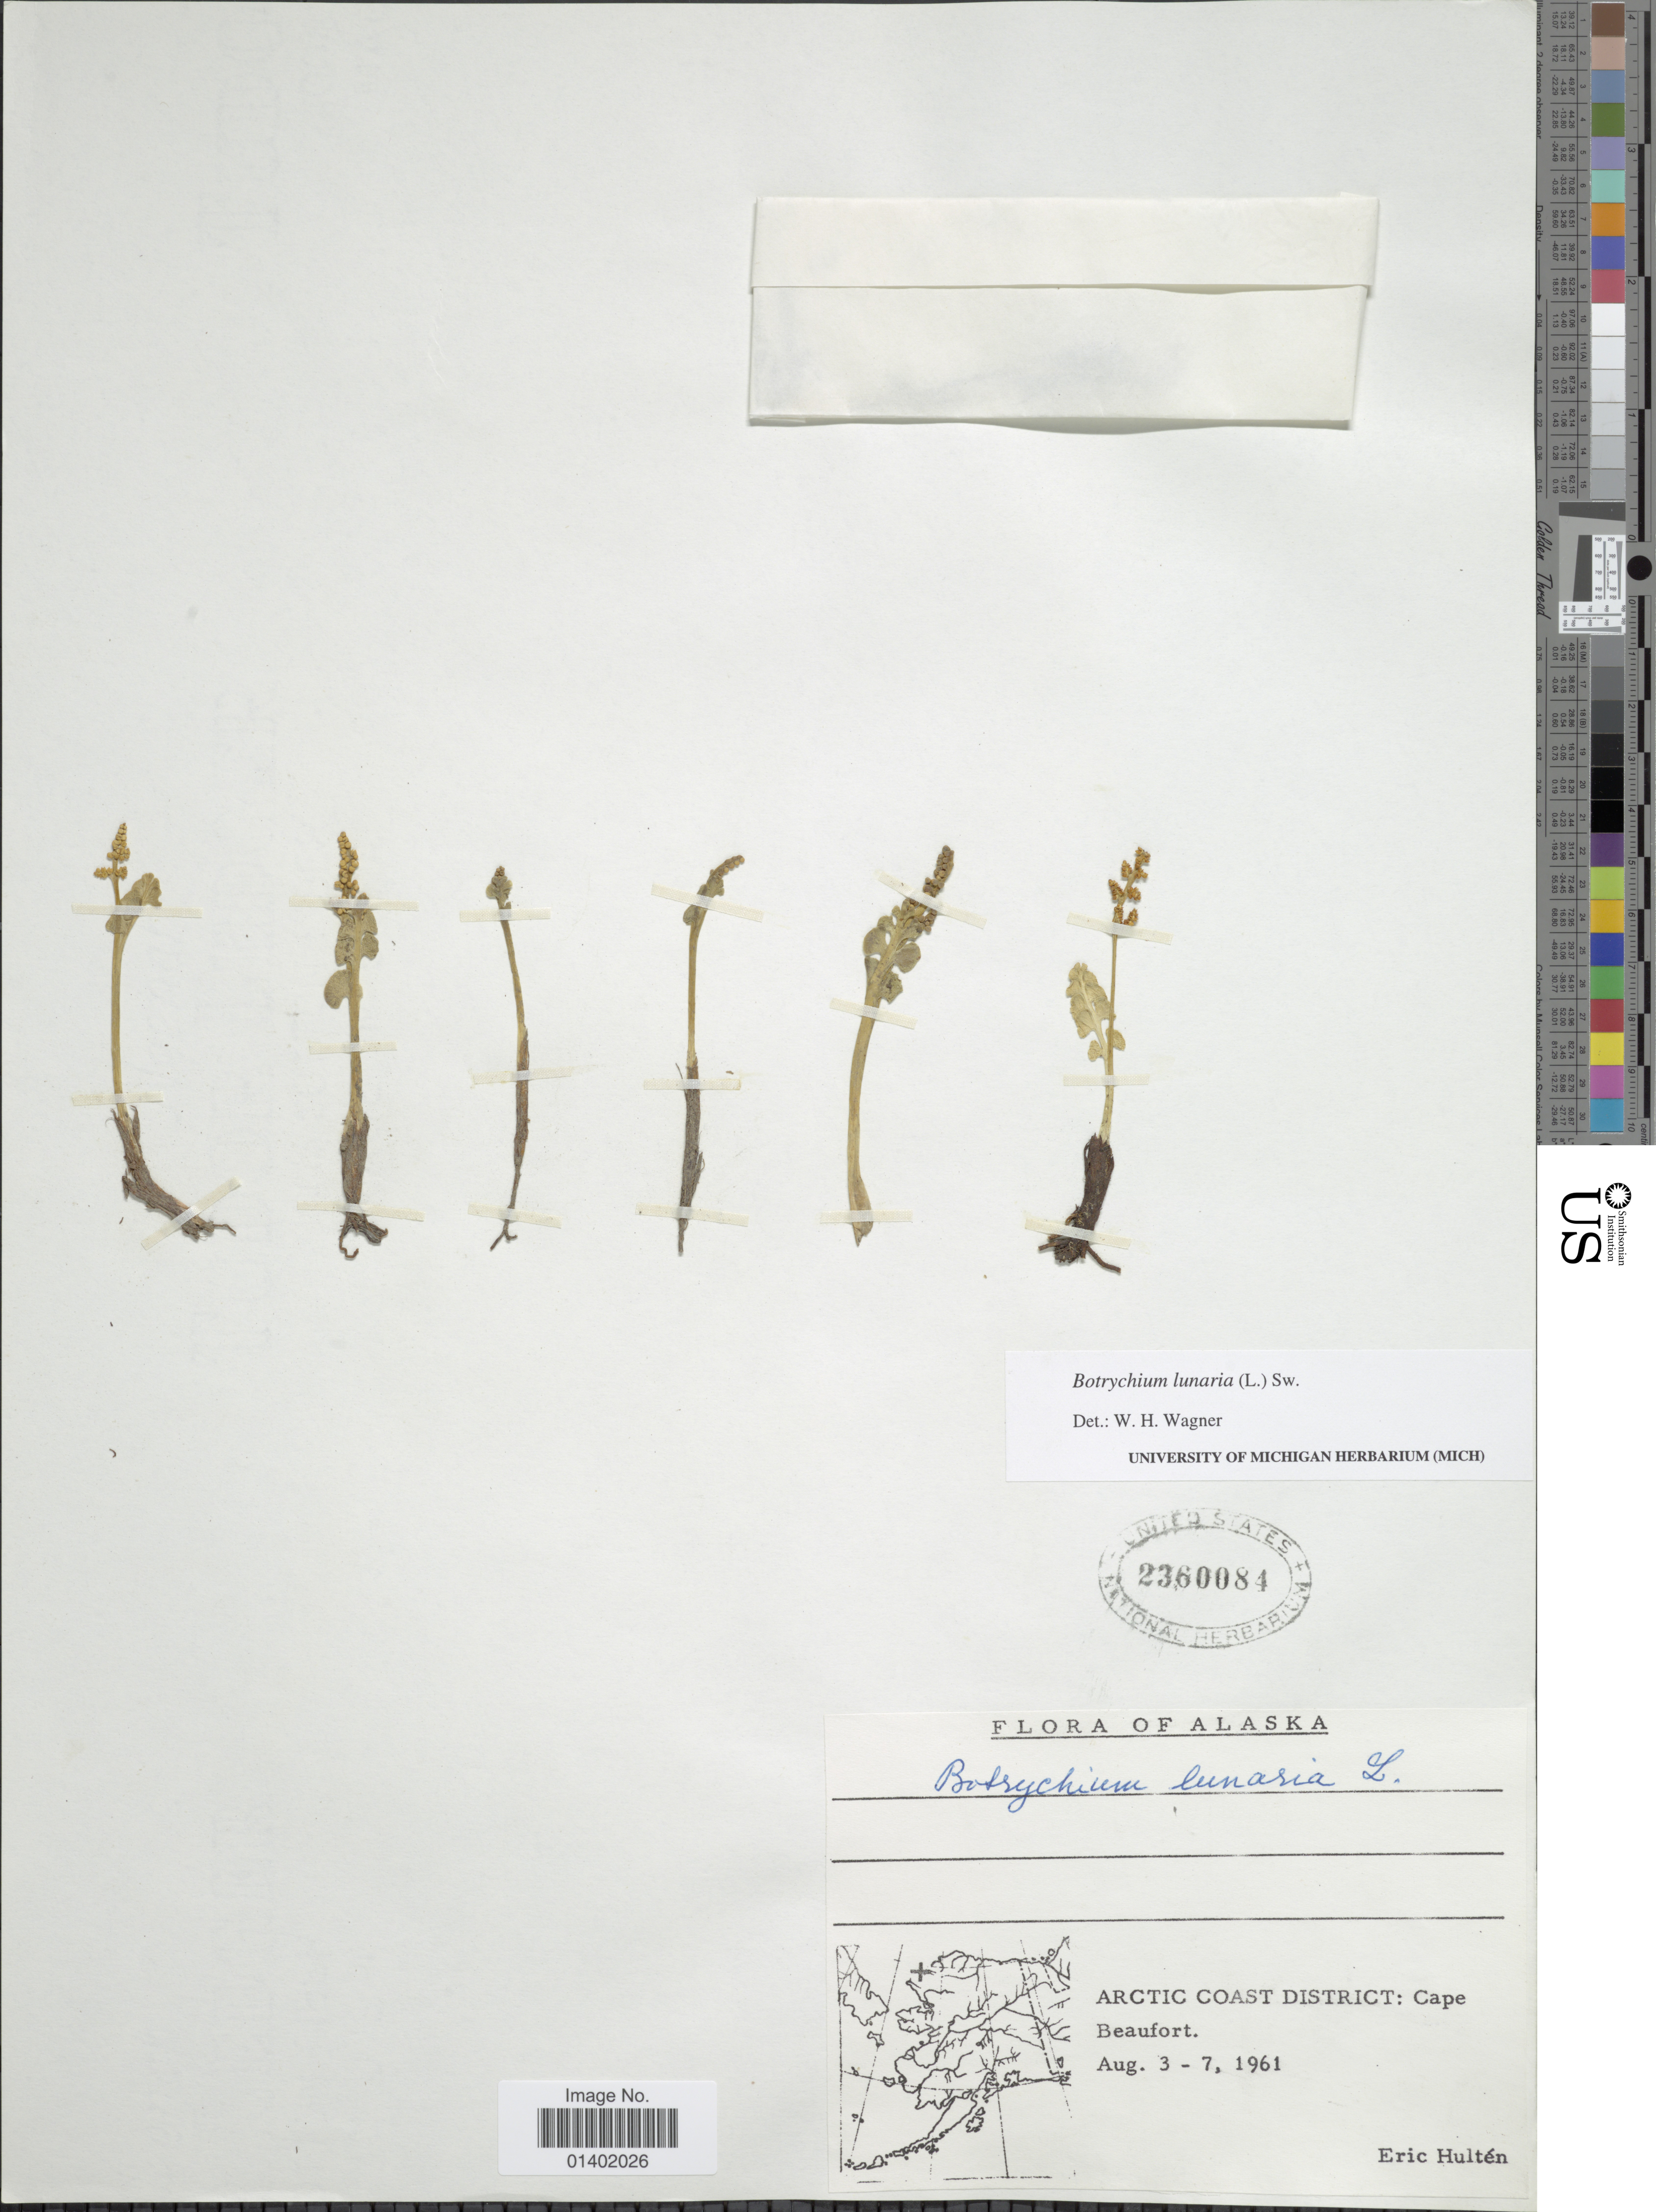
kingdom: Plantae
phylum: Tracheophyta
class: Polypodiopsida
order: Ophioglossales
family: Ophioglossaceae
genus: Botrychium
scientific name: Botrychium lunaria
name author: (L.) Sw.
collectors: E. G. Hultén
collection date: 1961-08-03/1961-08-07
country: United States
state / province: Alaska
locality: Arctic Coast District: Cape Beaufort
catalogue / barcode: US 2360084